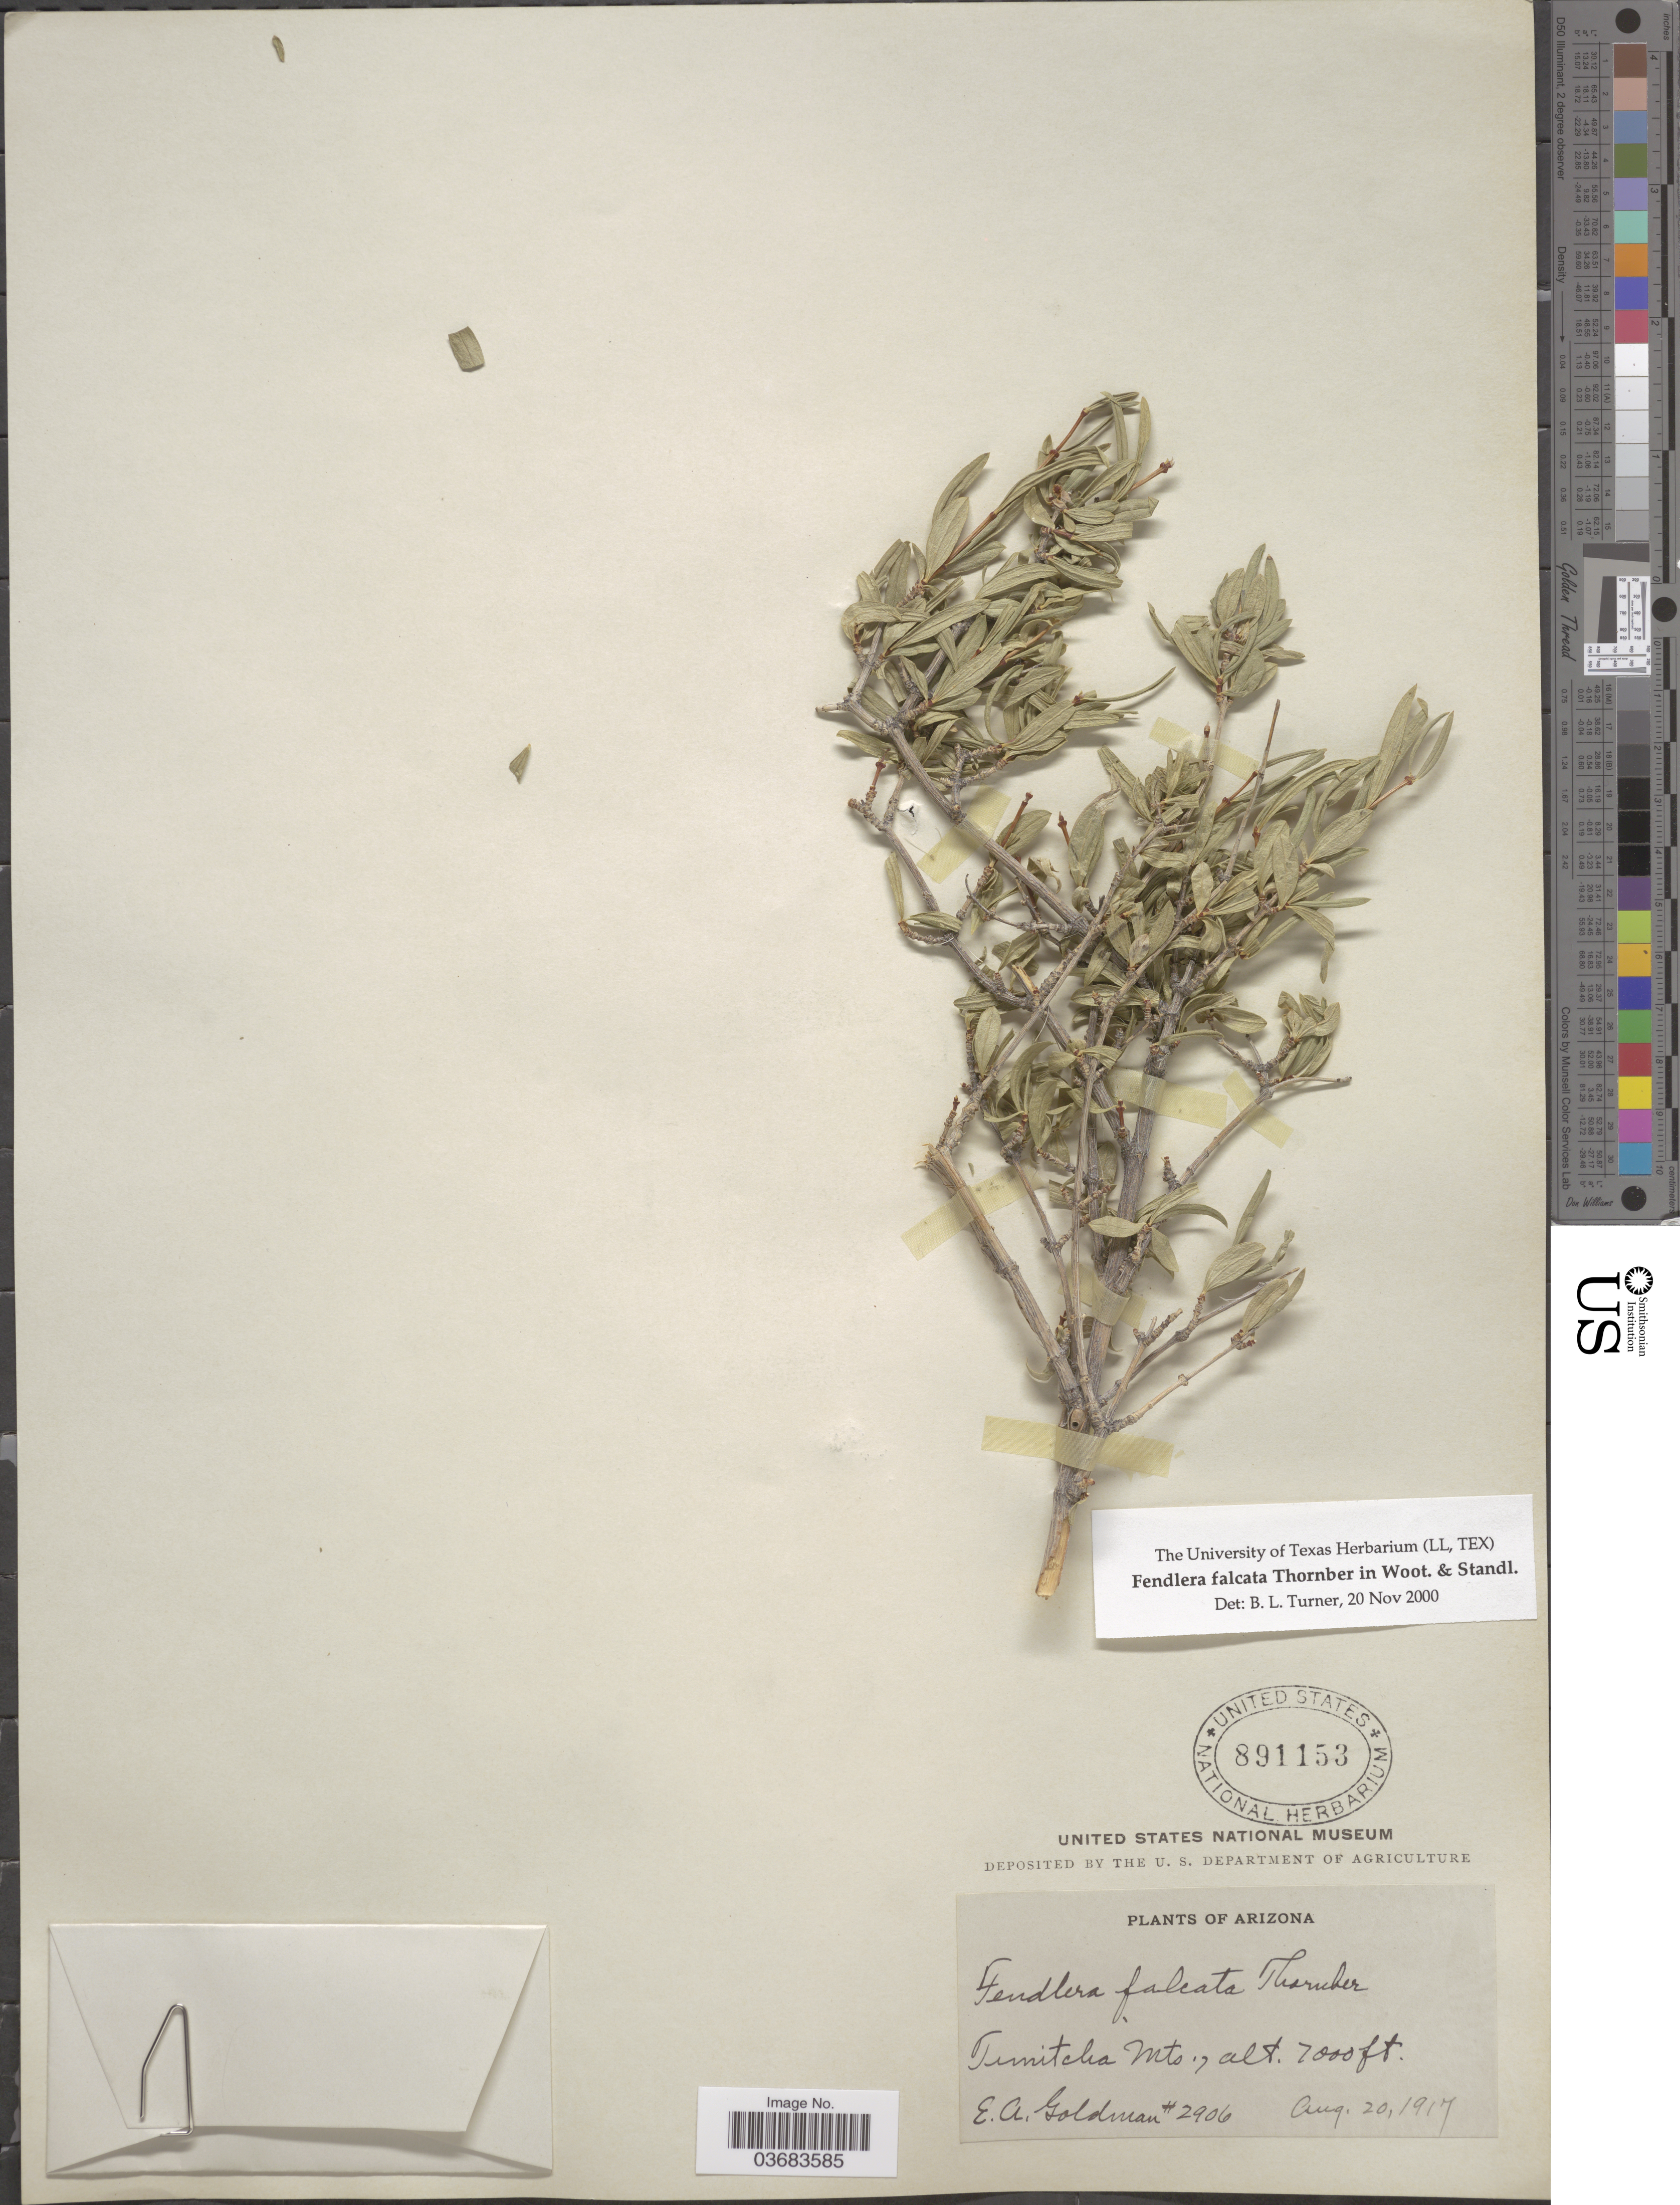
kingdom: Plantae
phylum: Tracheophyta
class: Magnoliopsida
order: Cornales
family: Hydrangeaceae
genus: Fendlera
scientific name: Fendlera rupicola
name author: Englem. & A. Gray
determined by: Strong, Mark T., (BOT), Smithsonian Institution - National Museum of Natural History (UNITED STATES)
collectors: E. A. Goldman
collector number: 2906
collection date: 1917-08-20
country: United States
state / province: Arizona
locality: Tunitcha Mts.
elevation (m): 2134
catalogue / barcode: US 891153